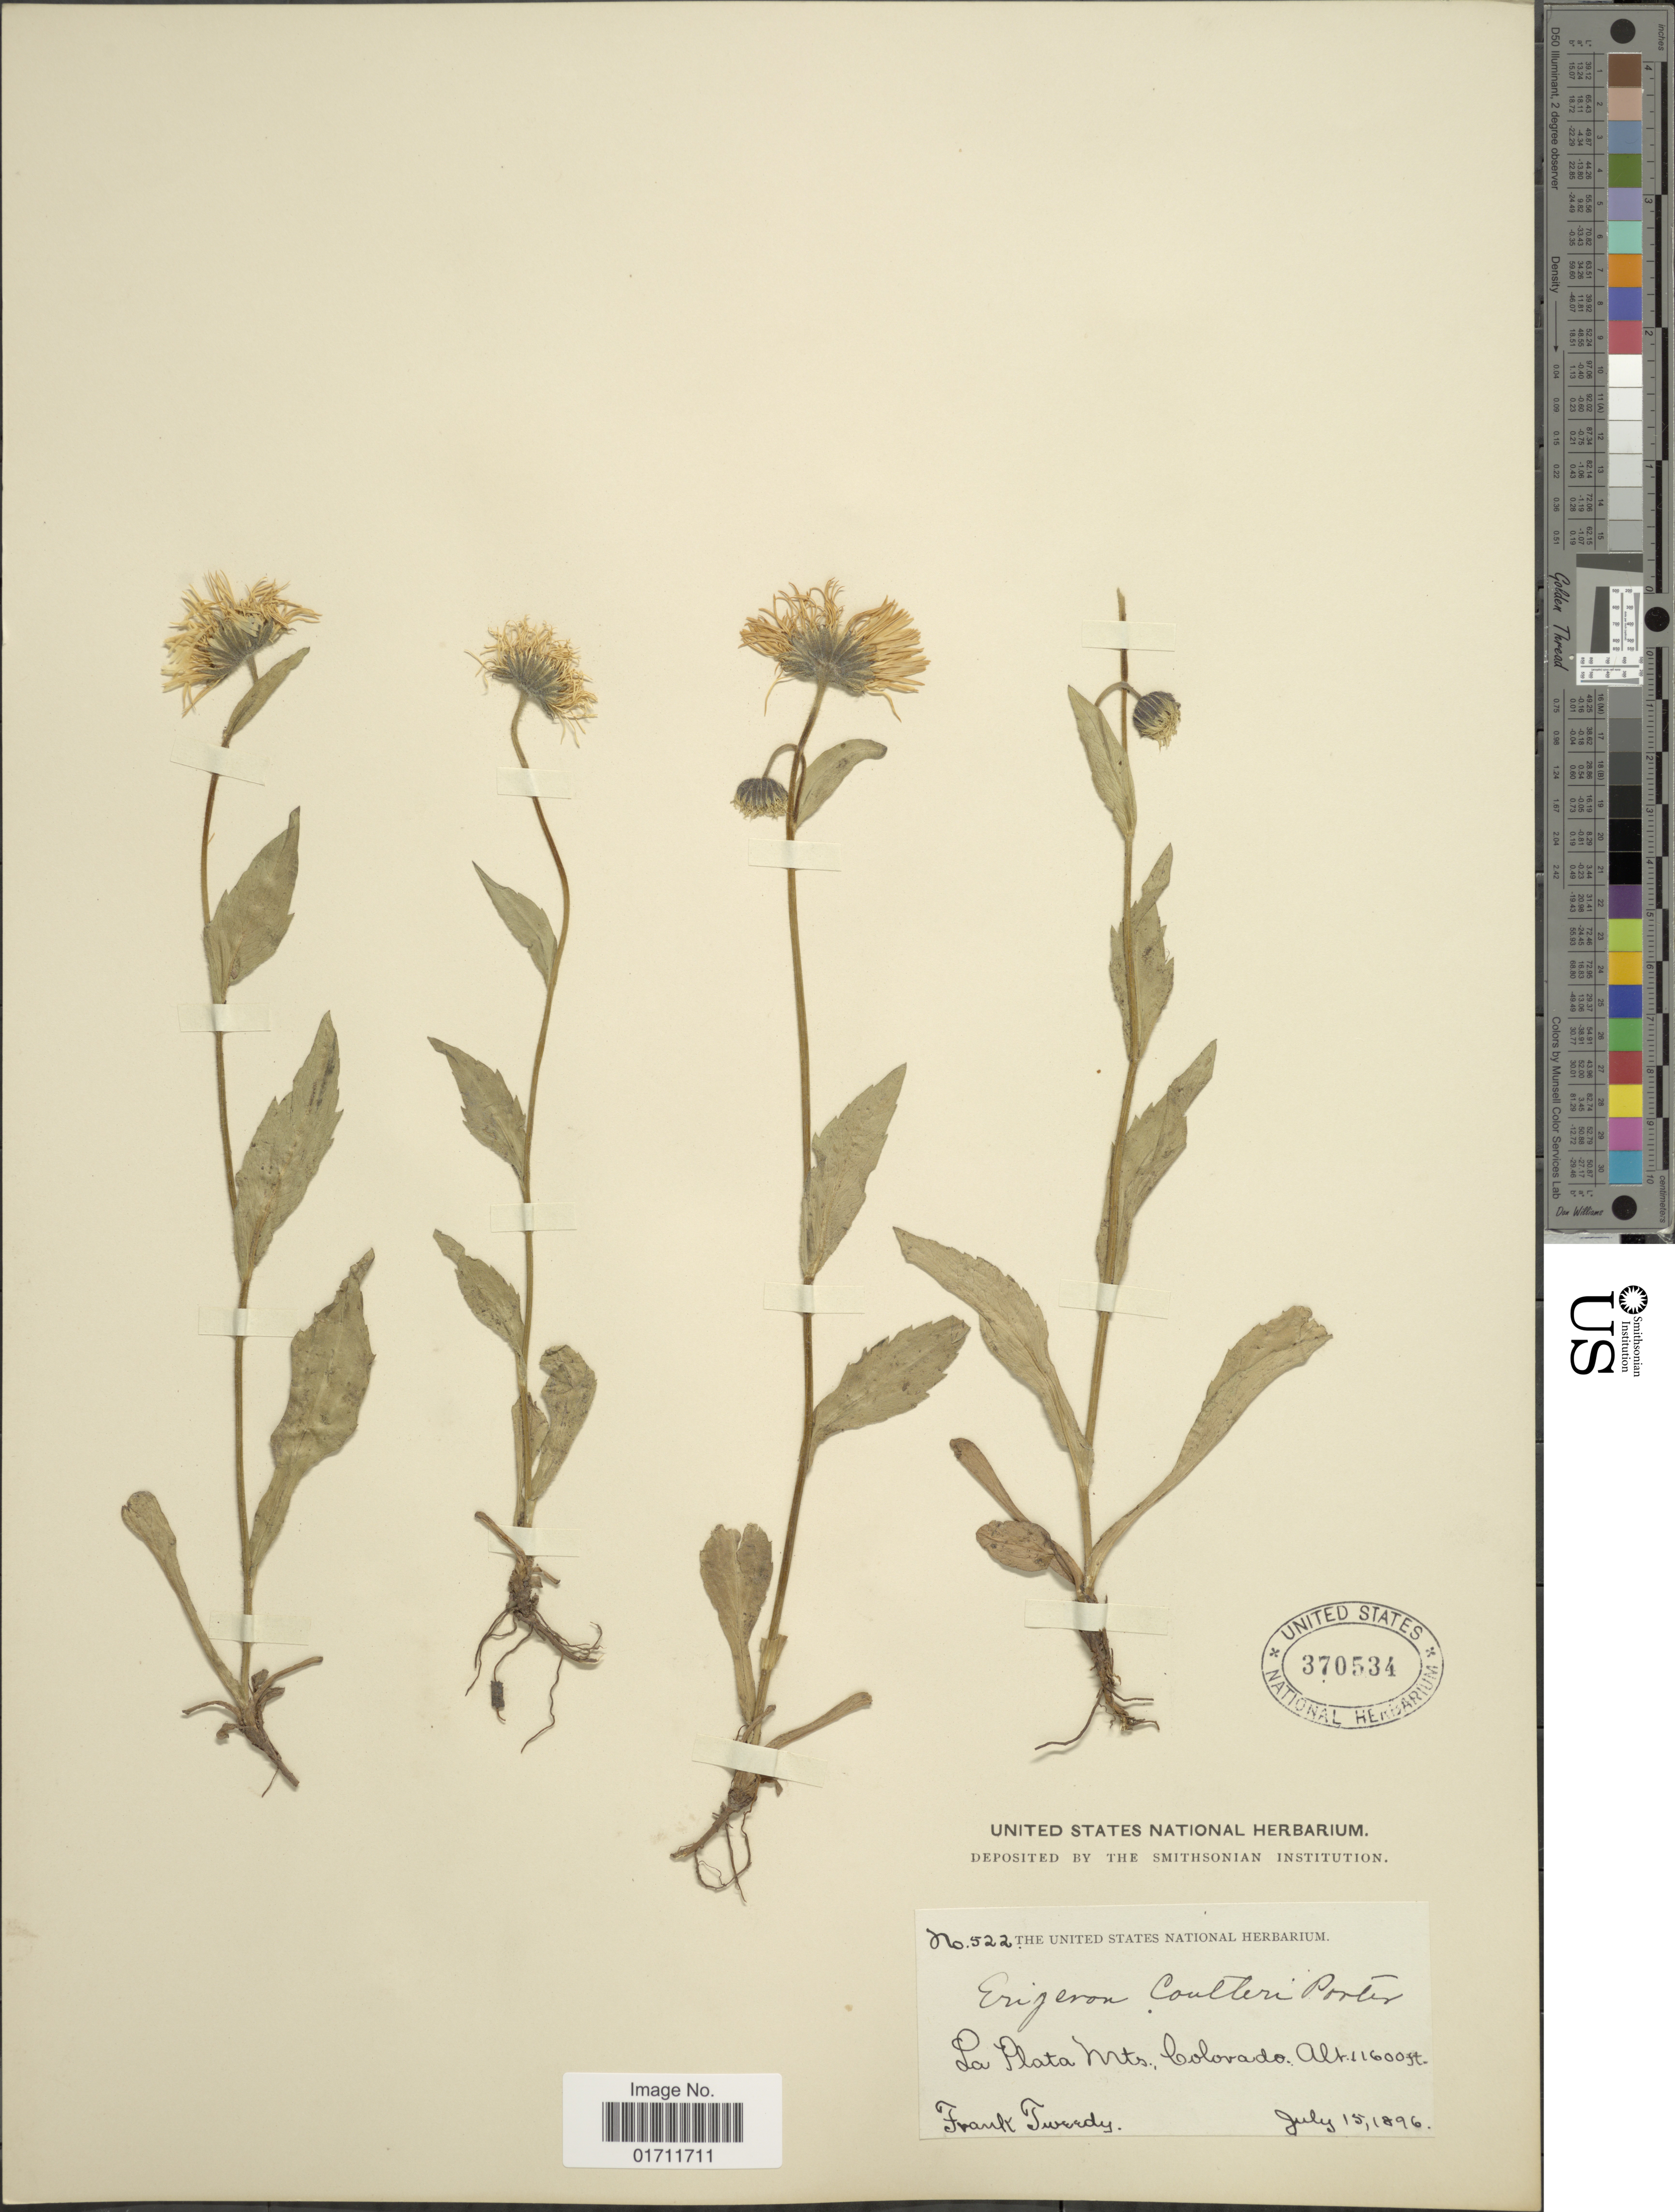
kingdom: Plantae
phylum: Tracheophyta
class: Magnoliopsida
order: Asterales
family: Asteraceae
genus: Erigeron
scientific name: Erigeron coulteri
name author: Porter in Porter & J.M. Coult.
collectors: F. Tweedy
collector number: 522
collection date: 1896-07-15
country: United States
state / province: Colorado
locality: La Plata Mts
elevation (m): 3536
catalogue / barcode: US 370534